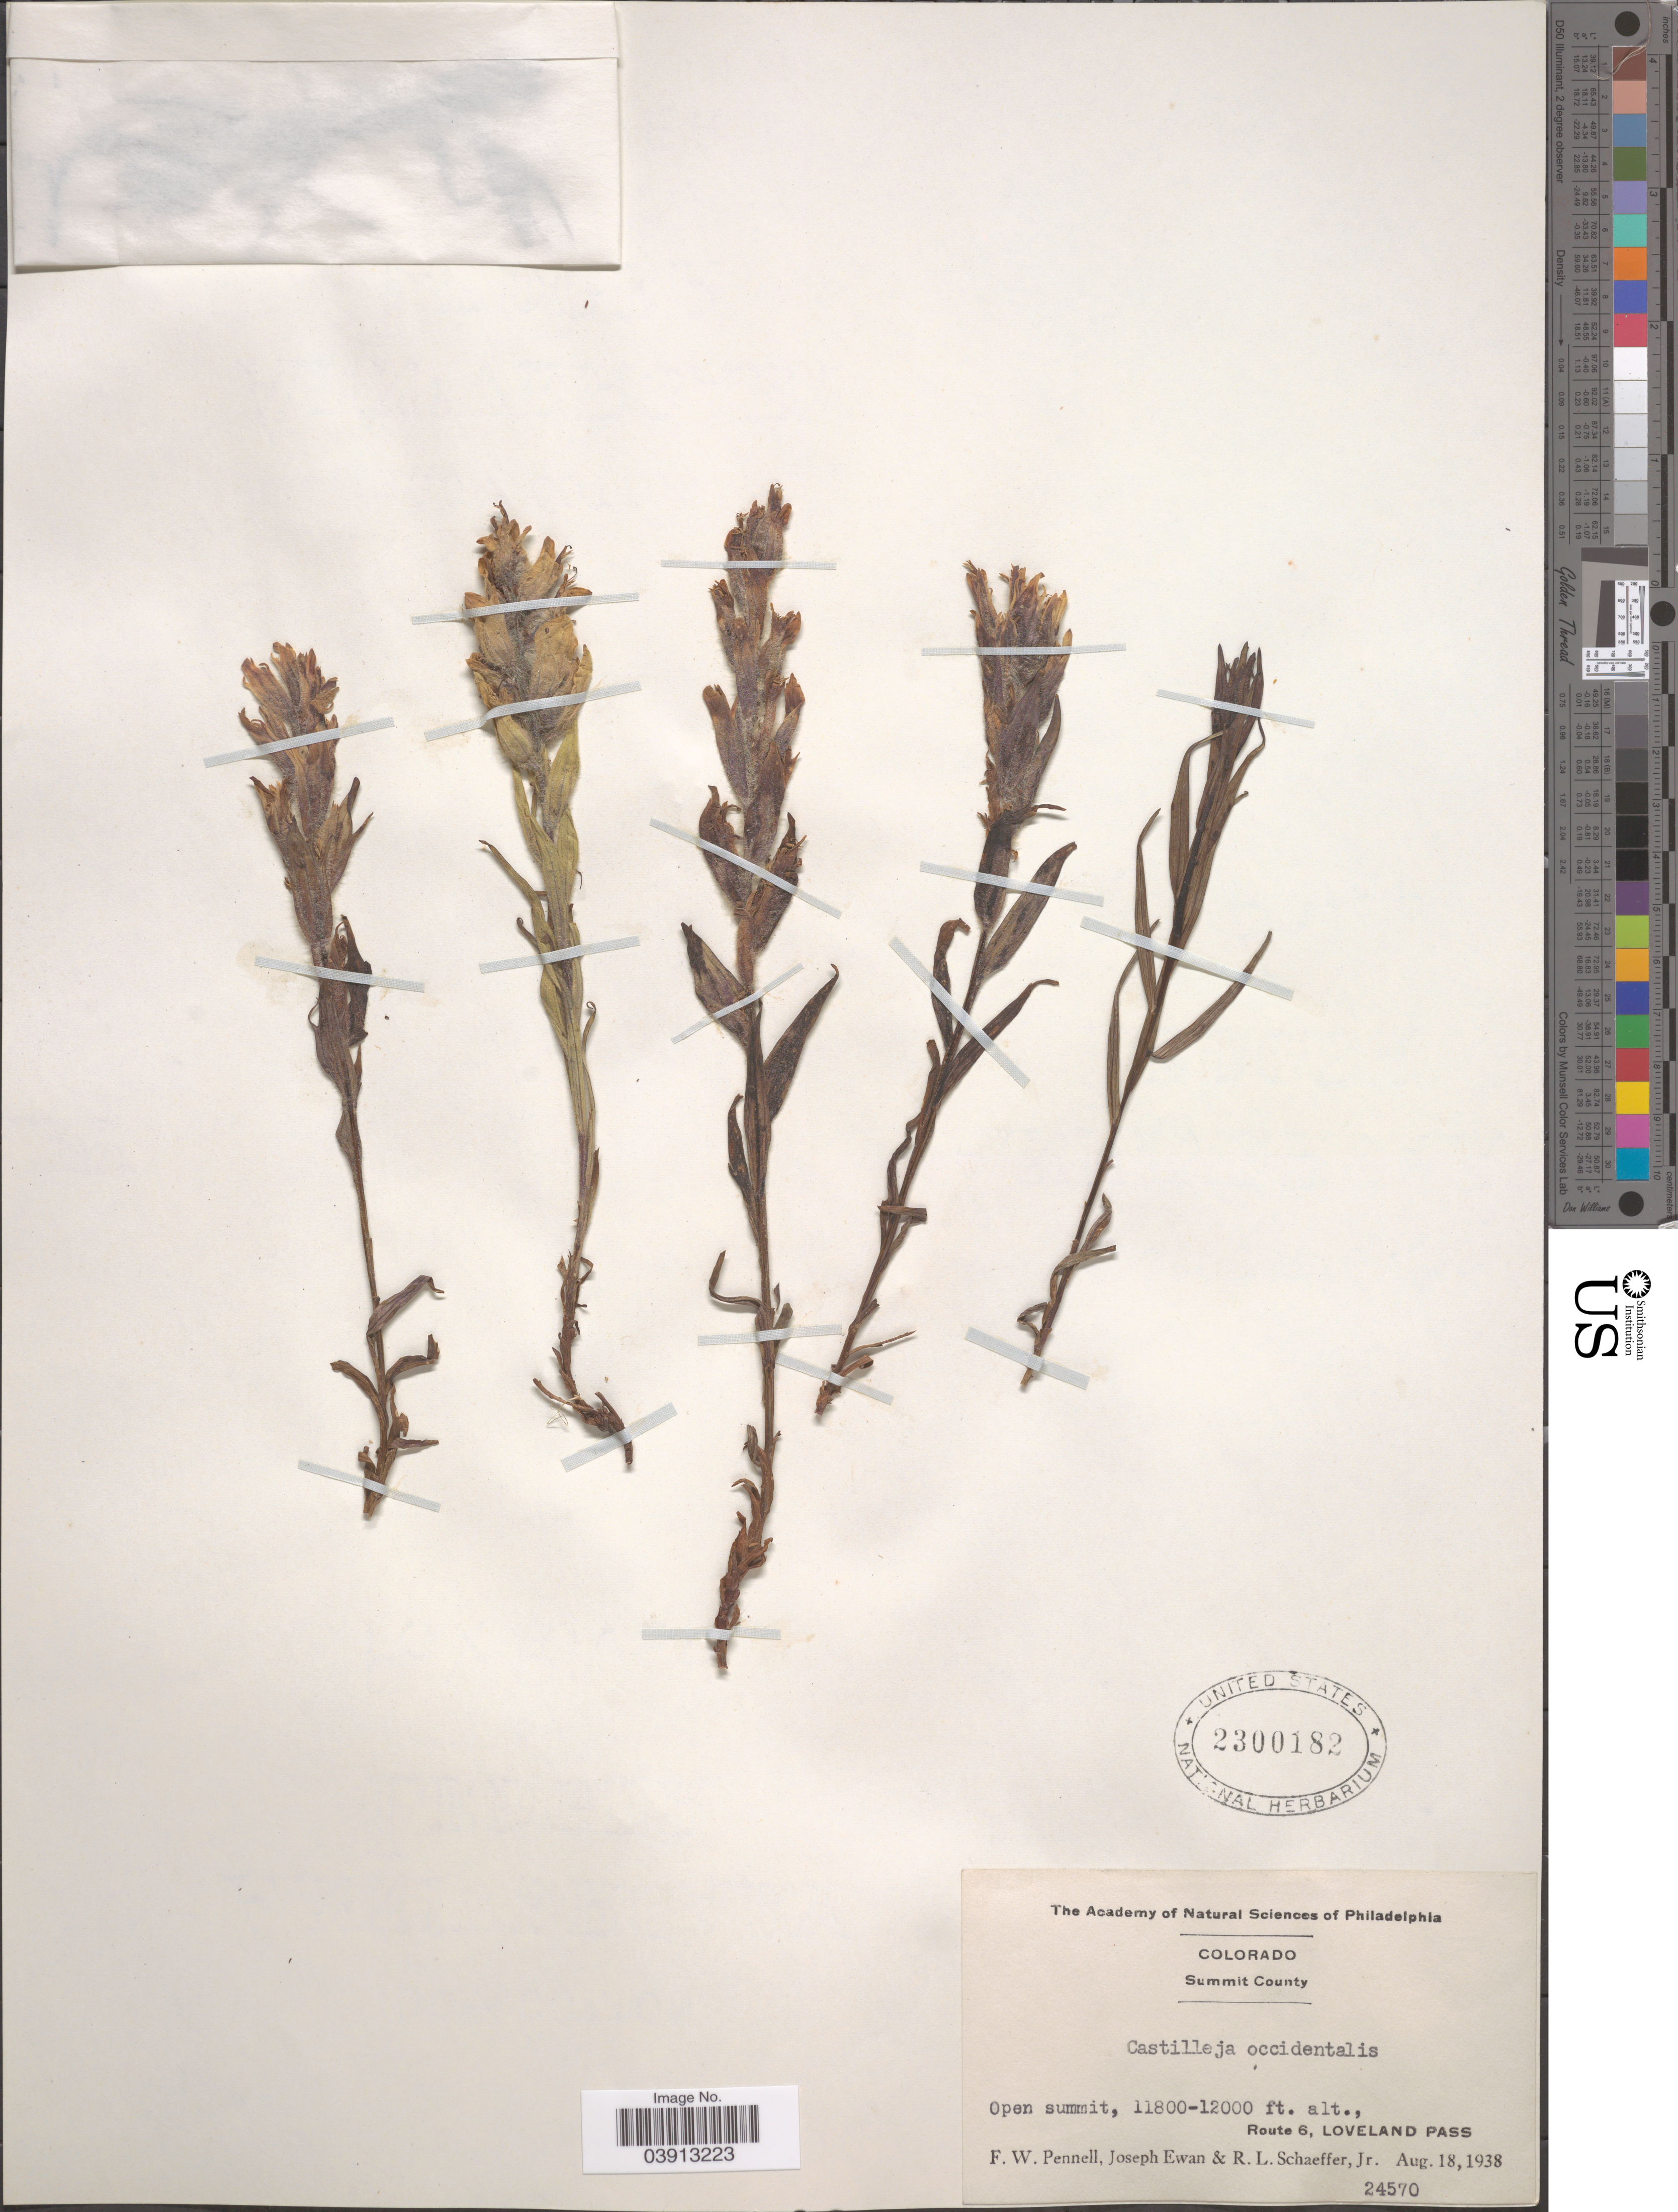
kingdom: Plantae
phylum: Tracheophyta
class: Magnoliopsida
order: Lamiales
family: Orobanchaceae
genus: Castilleja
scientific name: Castilleja occidentalis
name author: Torr.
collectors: F. W. Pennell, J. A. Ewan & R. L. Schaeffer Jr.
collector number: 24570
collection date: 1938-08-18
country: United States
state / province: Colorado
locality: Summit County. Open summit, Route 6, Loveland Pass.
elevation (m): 3597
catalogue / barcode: US 2300182